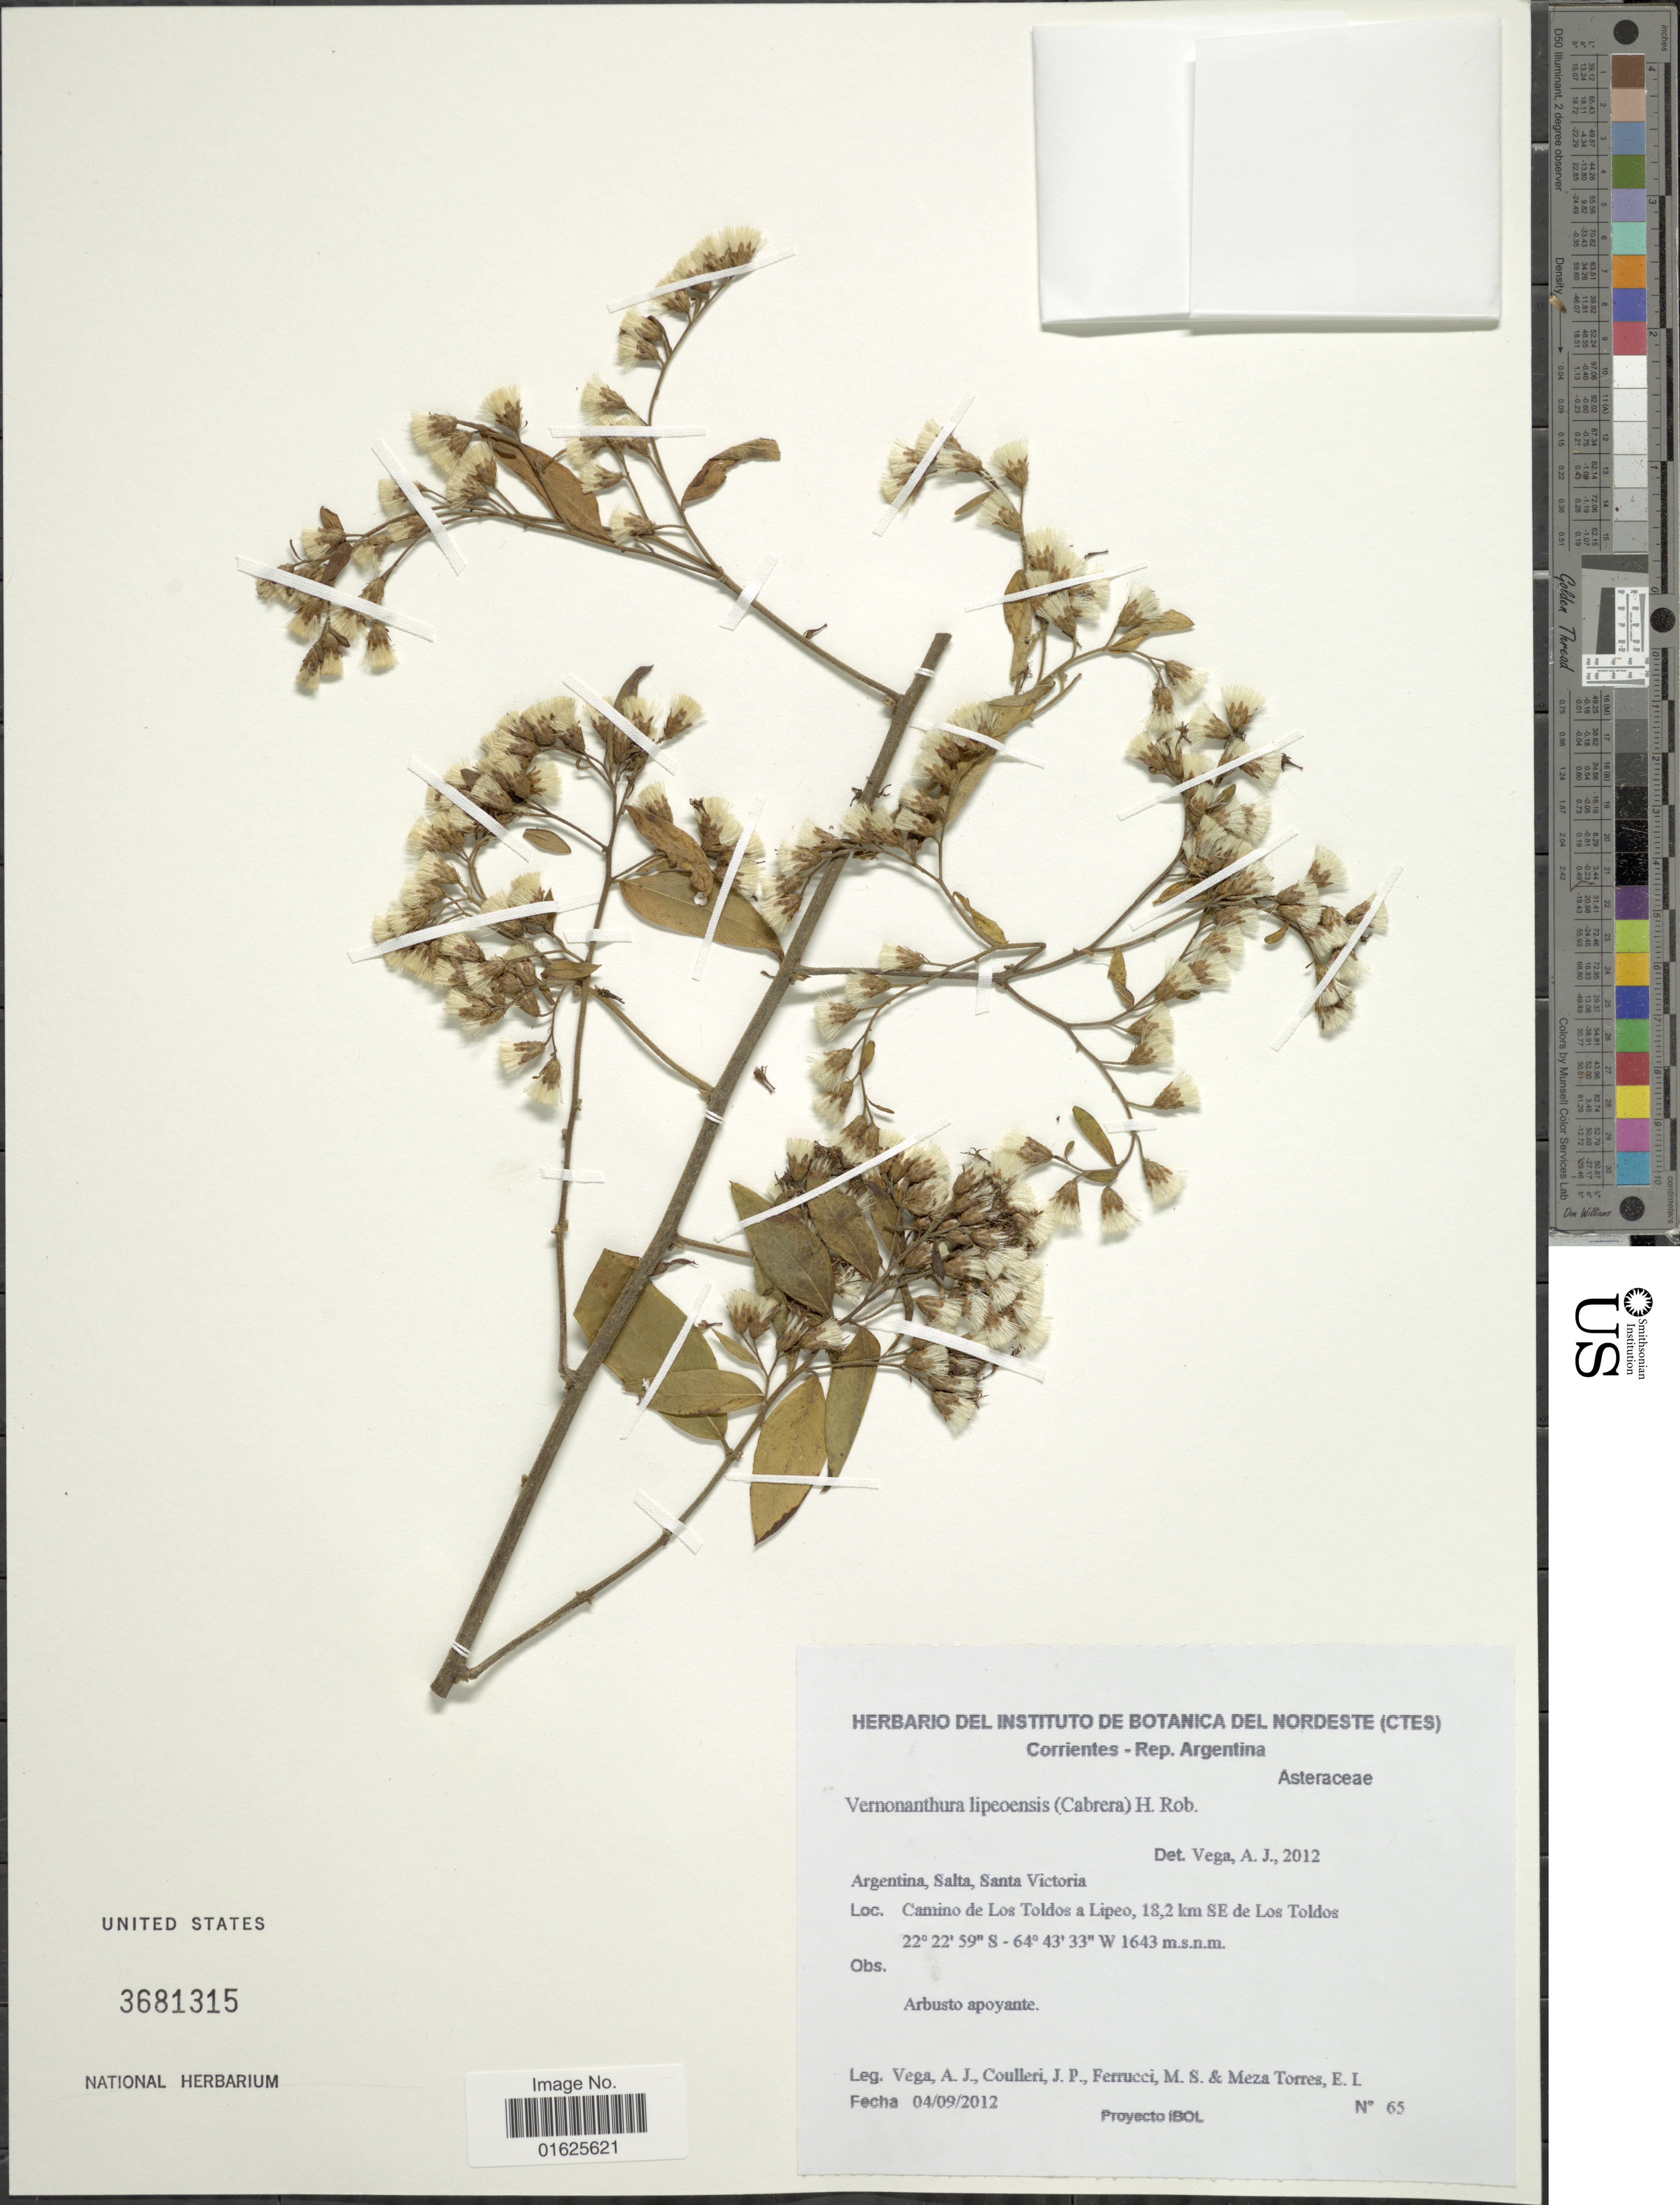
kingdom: Plantae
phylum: Tracheophyta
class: Magnoliopsida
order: Asterales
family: Asteraceae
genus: Vernonanthura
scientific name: Vernonanthura lipeoensis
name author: (Cabrera) H. Rob.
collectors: A. Vega, J. Coulleri, M. S. Ferrucci & E. Meza Torres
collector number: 65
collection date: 2012-09-04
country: Argentina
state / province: Salta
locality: Santa Victoria, Camino de Los Toldos a Liepo, 18,2 km SE de Los Toldos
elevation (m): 1643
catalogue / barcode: US 3681315